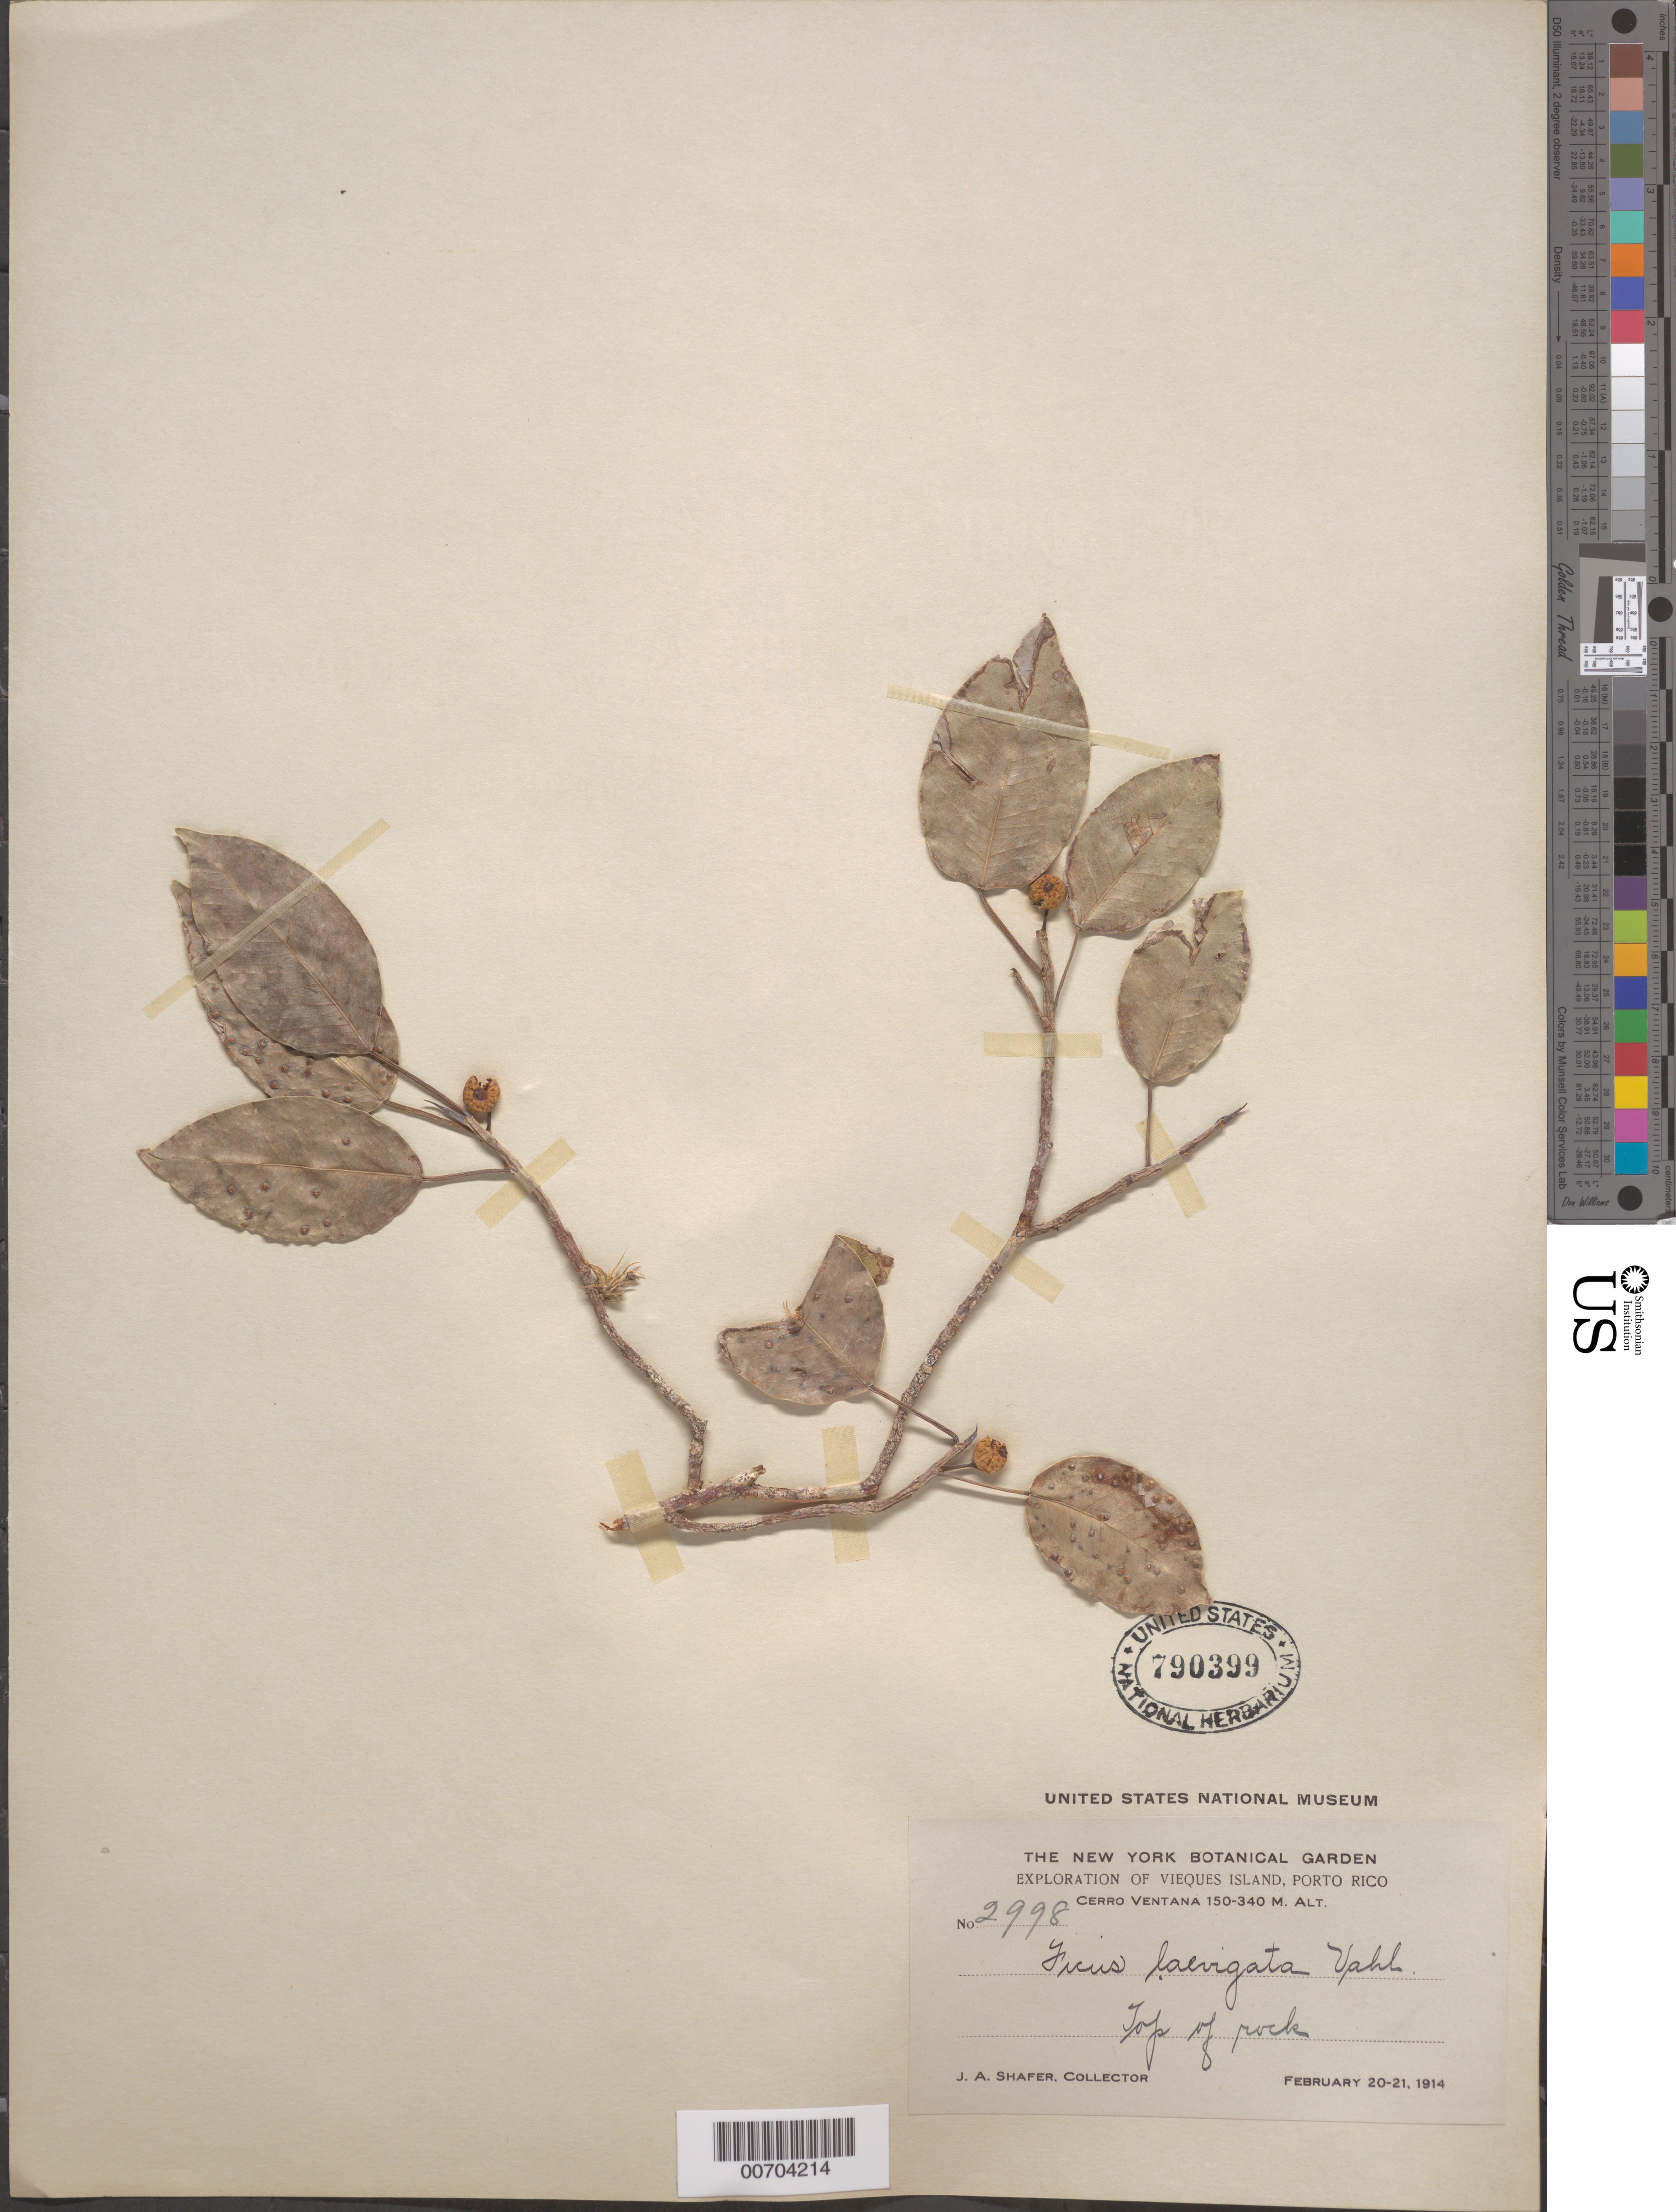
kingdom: Plantae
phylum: Tracheophyta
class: Magnoliopsida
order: Rosales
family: Moraceae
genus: Ficus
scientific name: Ficus laevigata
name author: Vahl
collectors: J. A. Shafer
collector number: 2998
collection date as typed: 20 Feb 1914 to 21 Feb 1914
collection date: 1914-02-20/1914-02-21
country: Puerto Rico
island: Vieques Island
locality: Cerro Ventana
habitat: Top of rock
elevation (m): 150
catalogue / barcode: US 790399